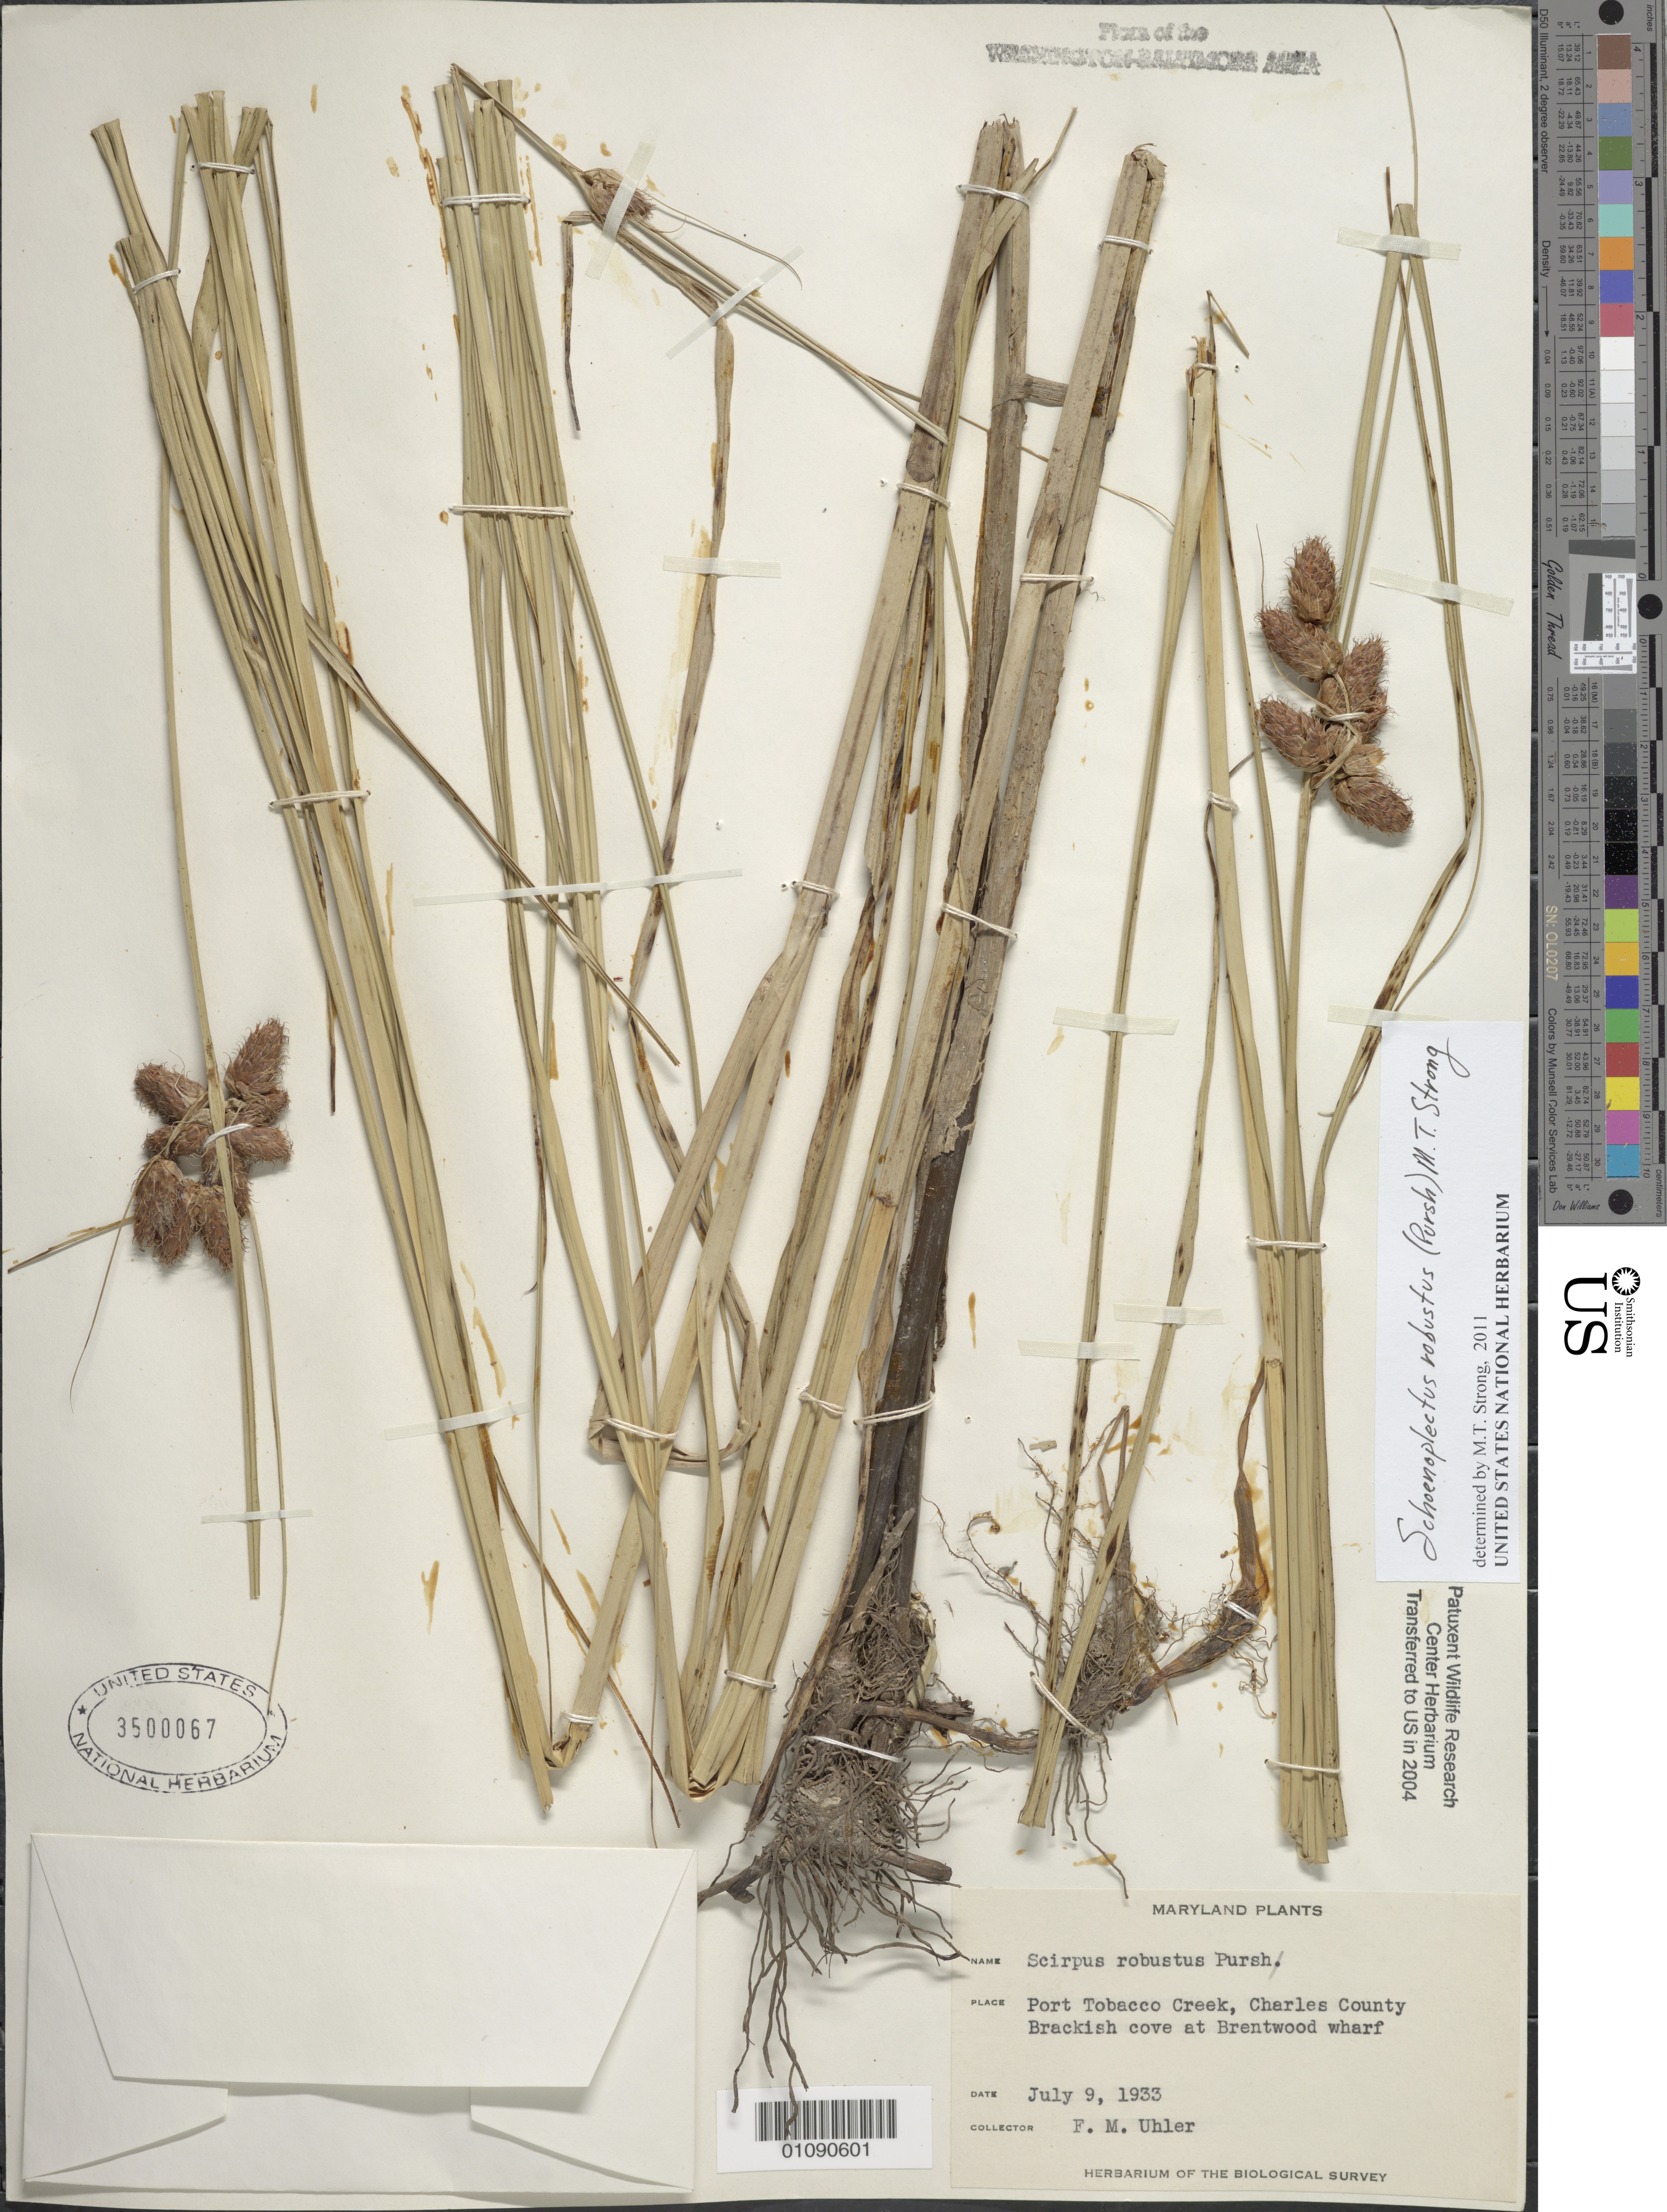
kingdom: Plantae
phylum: Tracheophyta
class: Liliopsida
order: Poales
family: Cyperaceae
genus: Bolboschoenus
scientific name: Bolboschoenus robustus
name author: (Pursh) Soják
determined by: Strong, M. T., (US), Smithsonian Institution - National Museum of Natural History (UNITED STATES)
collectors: F. M. Uhler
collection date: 1933-07-09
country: United States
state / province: Maryland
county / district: Charles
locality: Port Tobacco Creek, at Brentwood wharf.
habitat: Brackish cove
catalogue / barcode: US 3500067